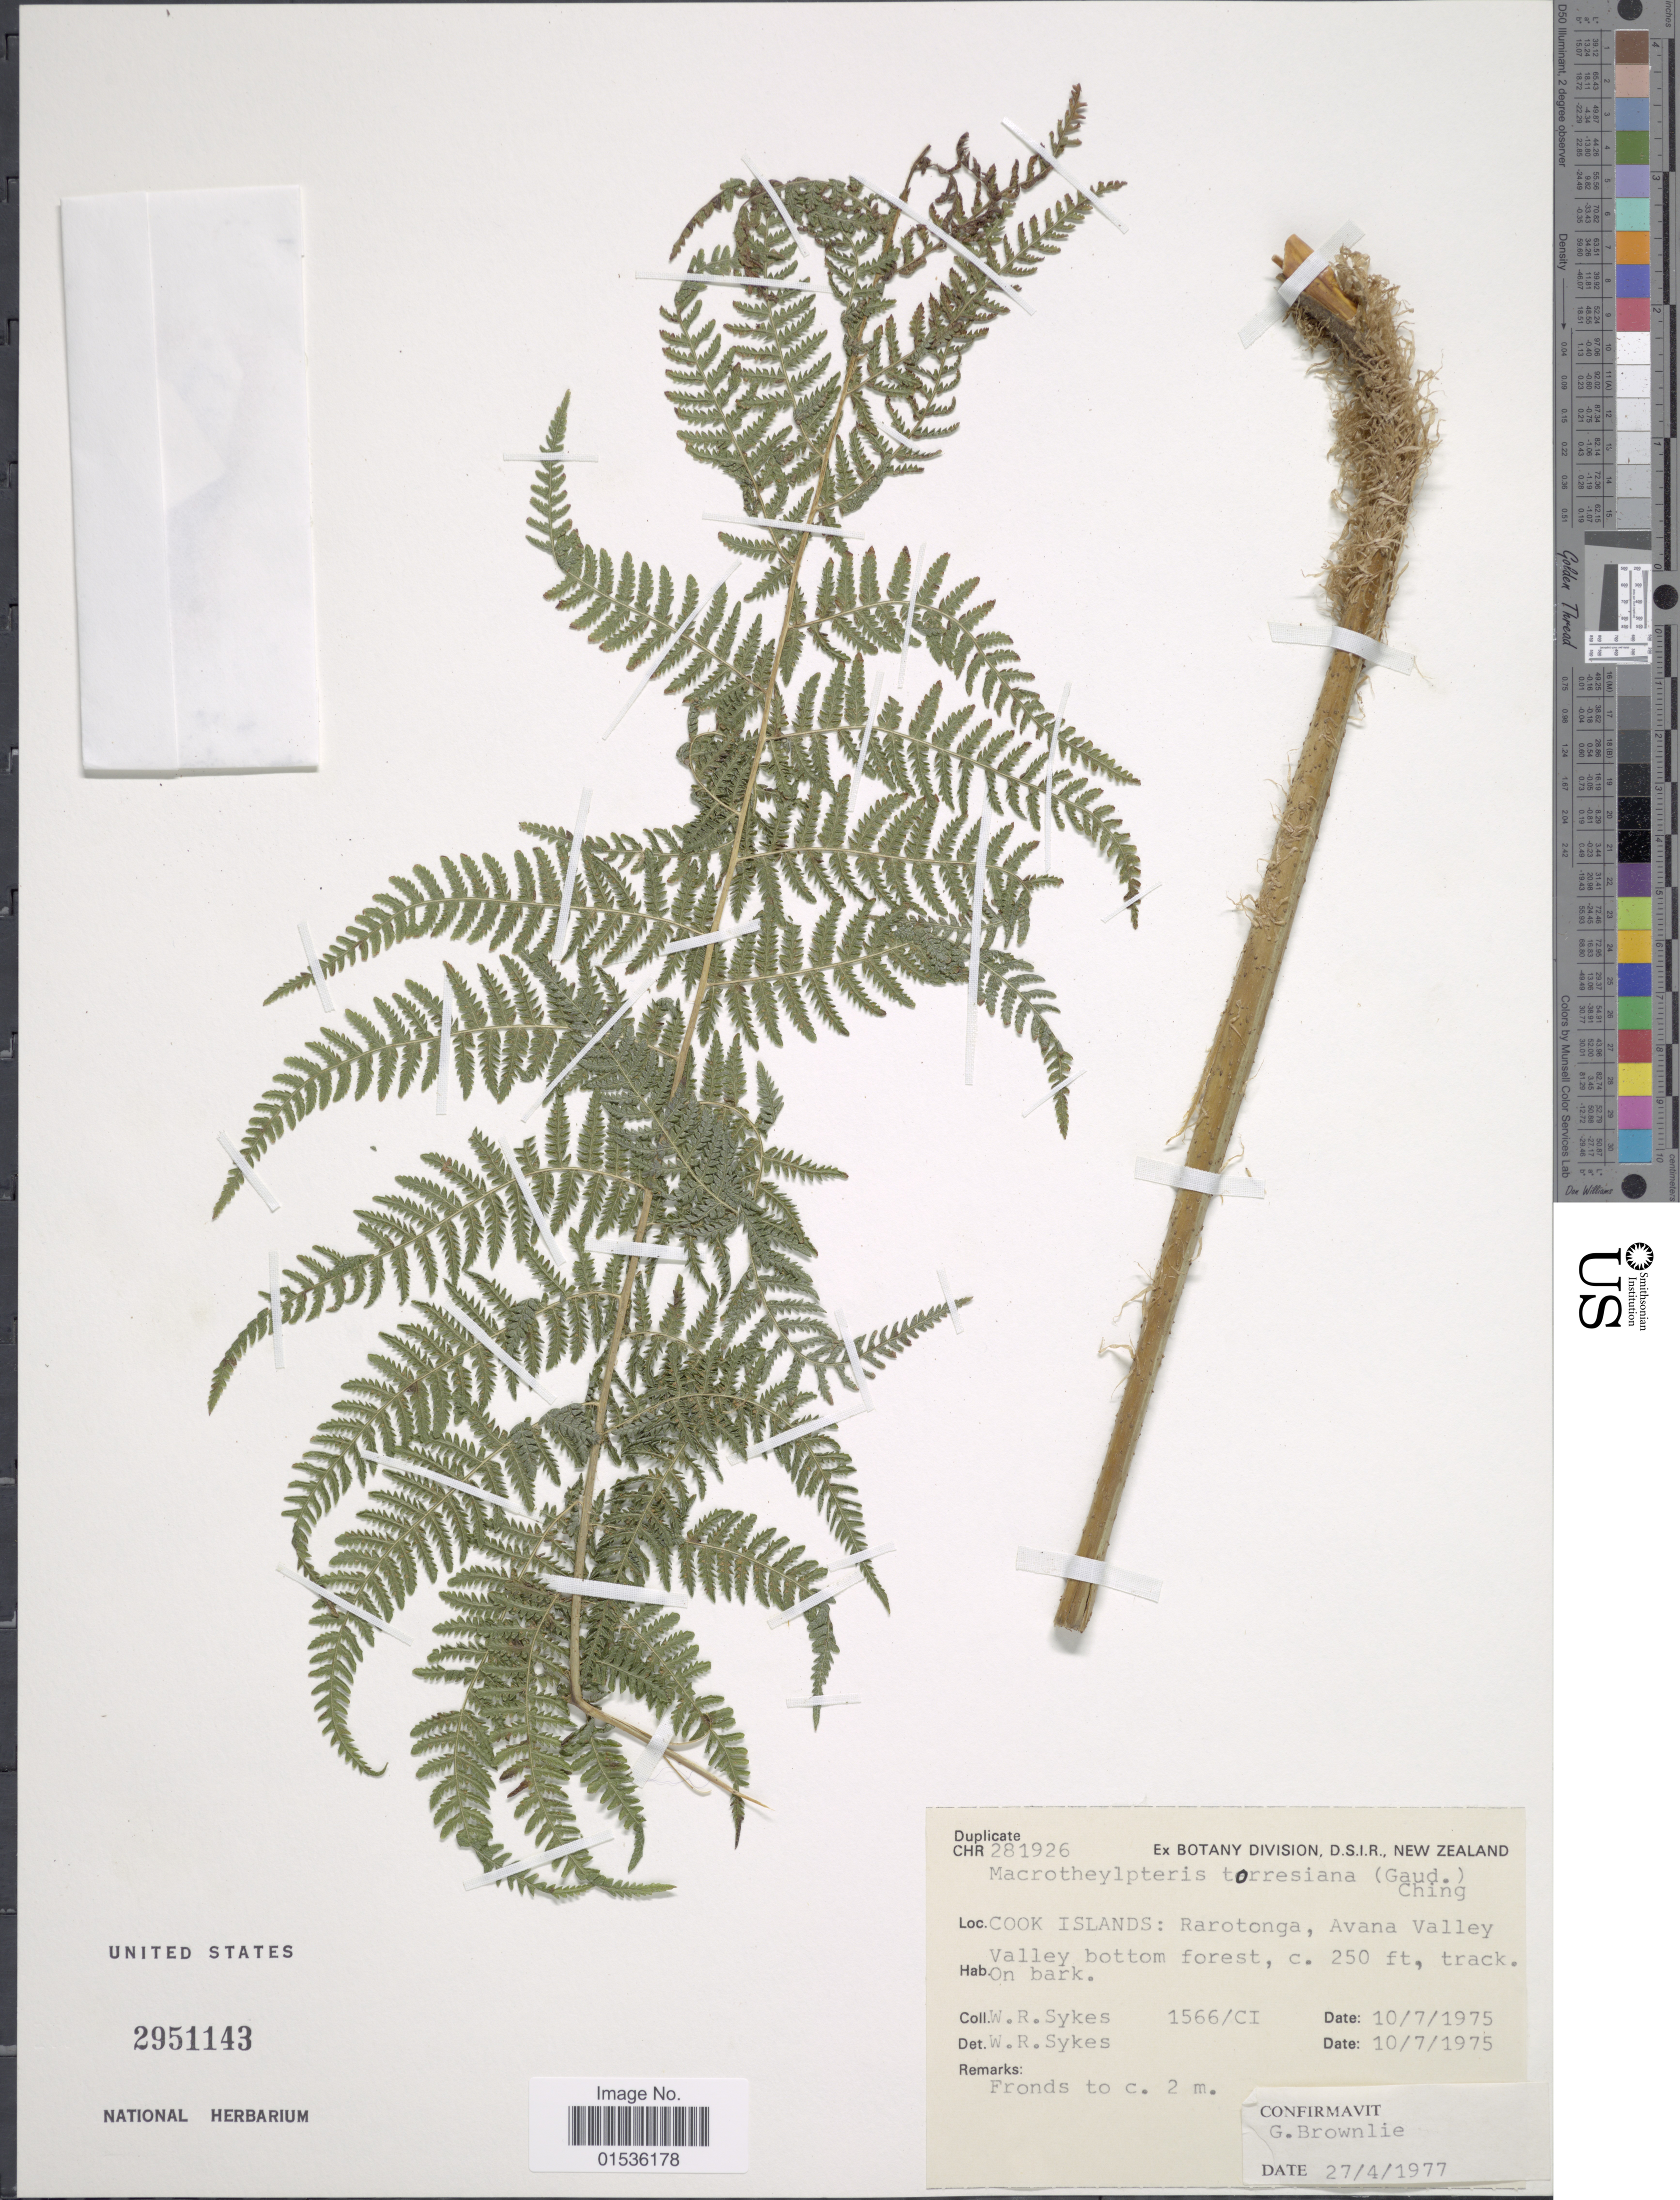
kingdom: Plantae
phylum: Tracheophyta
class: Polypodiopsida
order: Polypodiales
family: Thelypteridaceae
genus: Macrothelypteris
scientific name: Macrothelypteris polypodioides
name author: (Hook.) Holttum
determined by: Florence, J.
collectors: W. R. Sykes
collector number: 1566/CI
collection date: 1975-07-10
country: Cook Islands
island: Rarotonga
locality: Cook Islands: Rarotonga, Avana Valley, Valley bottom forest.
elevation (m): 76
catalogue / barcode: US 2951143